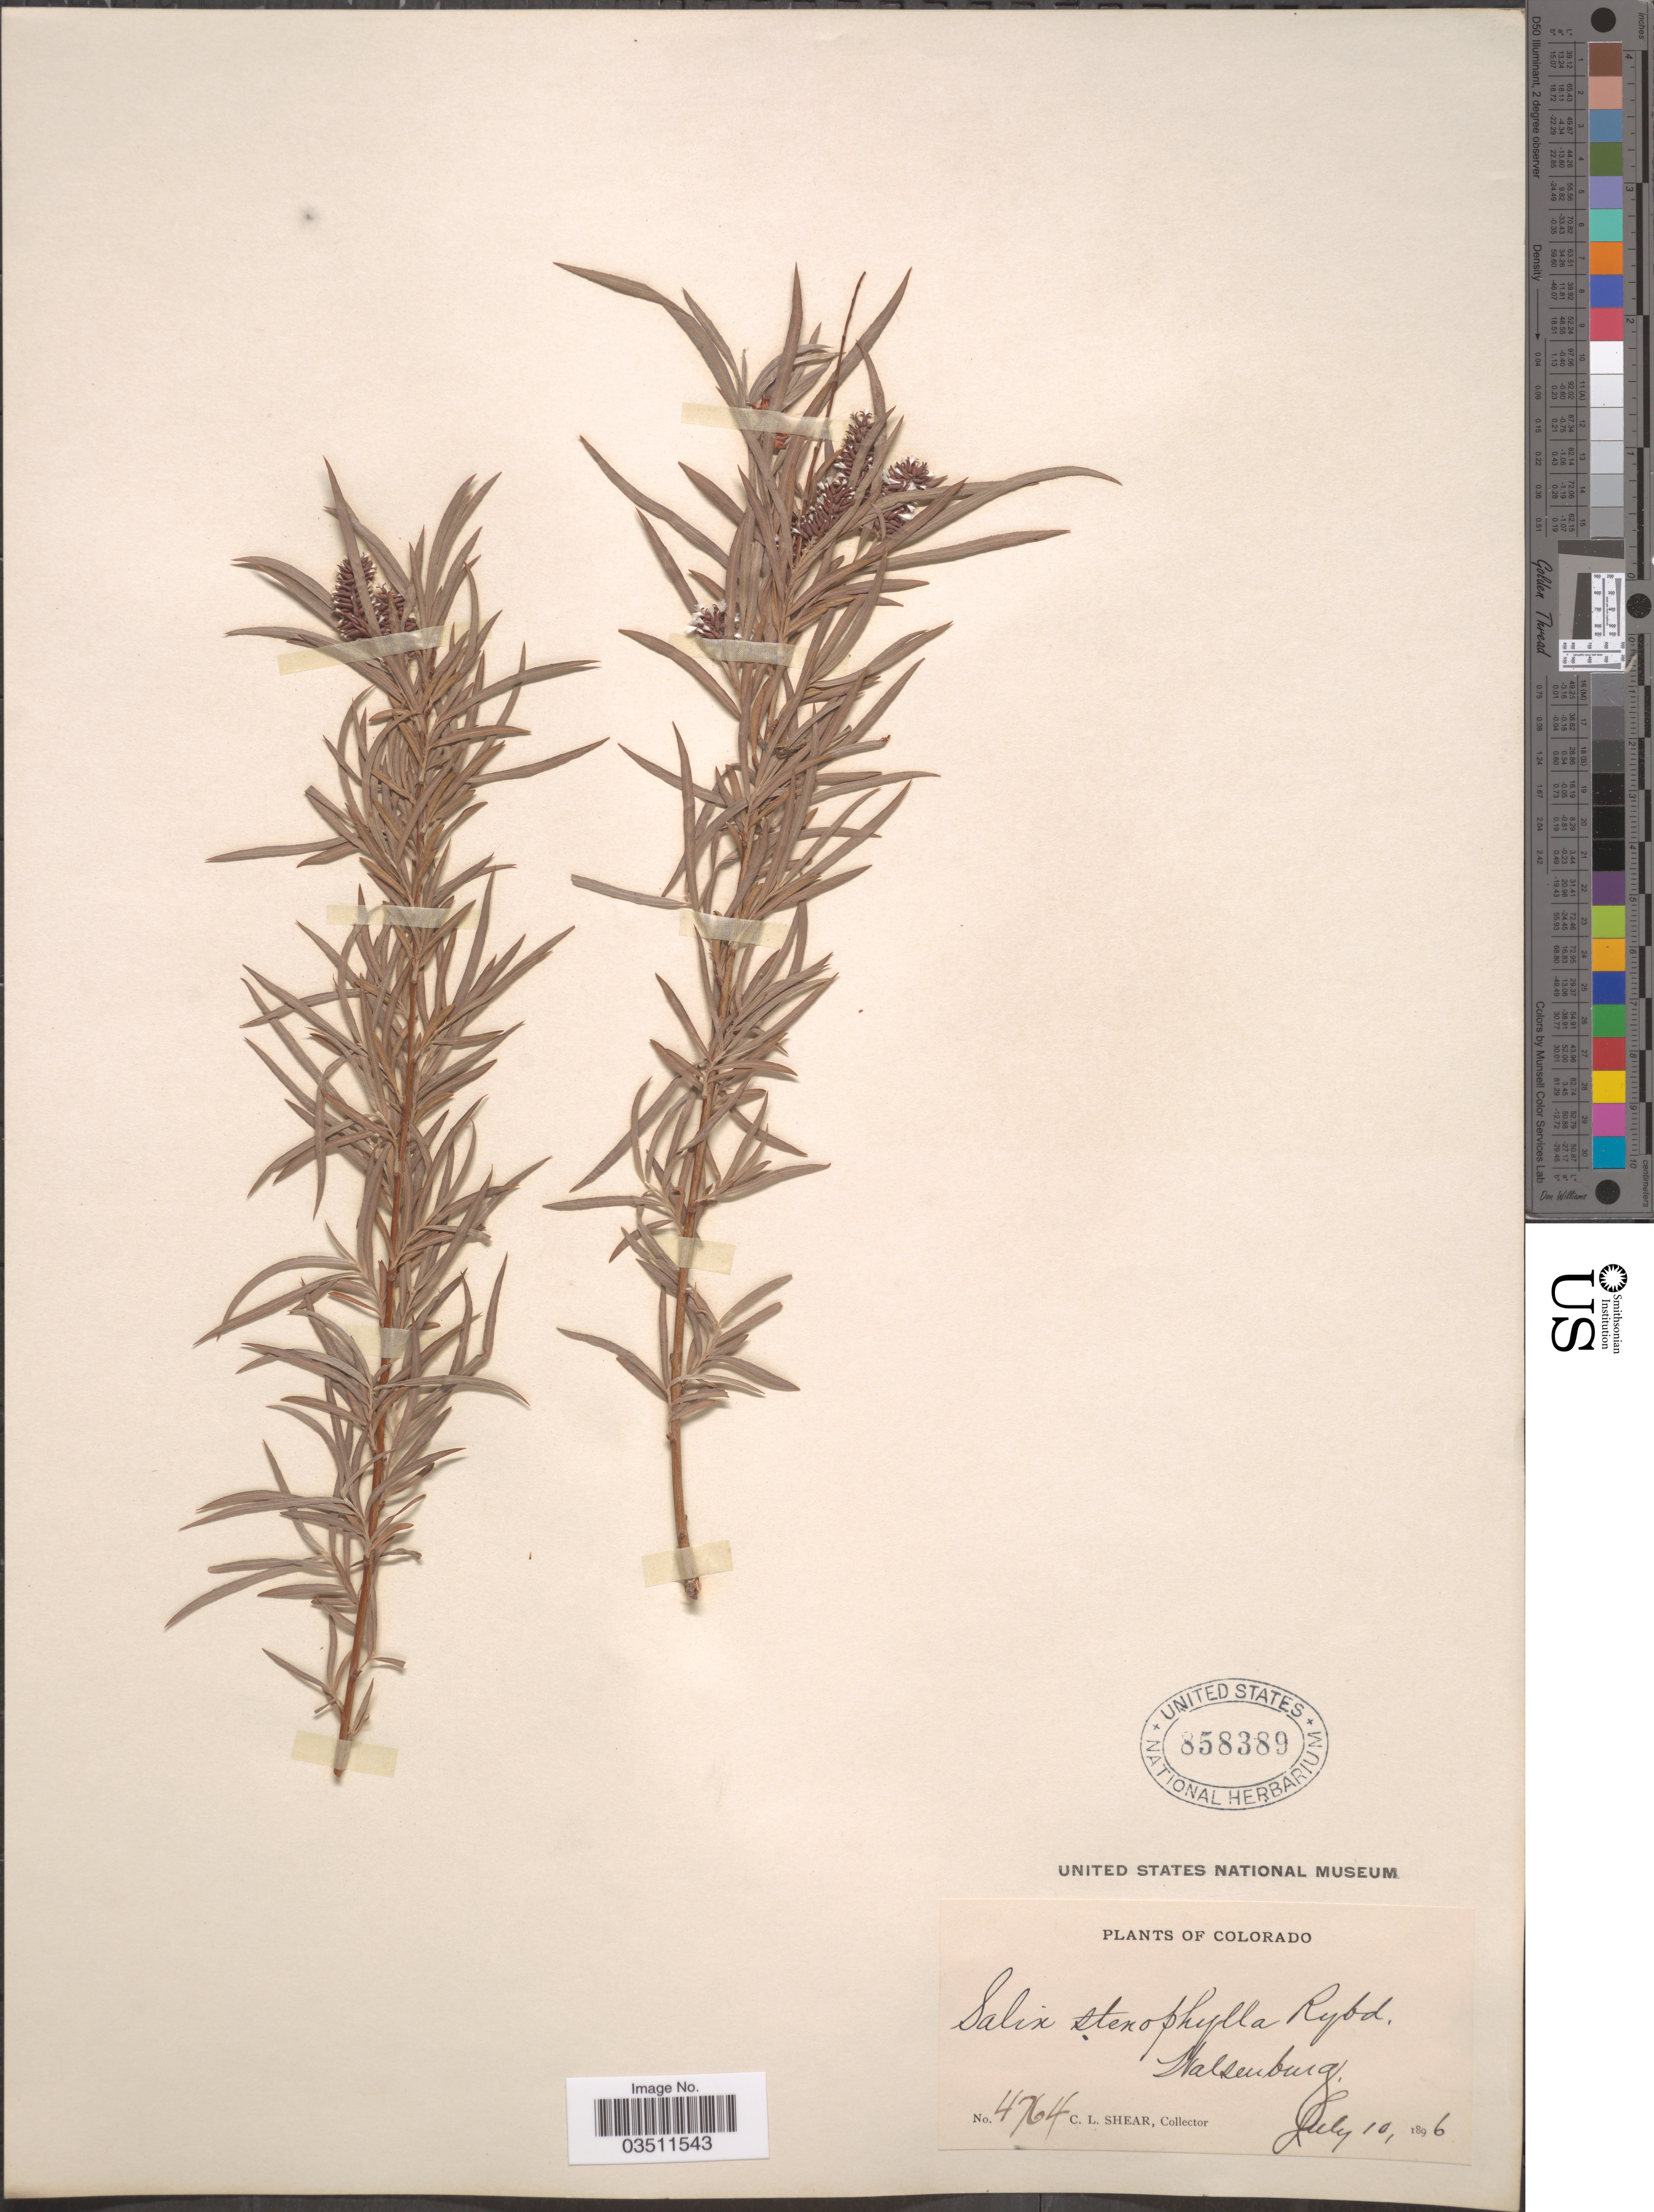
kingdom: Plantae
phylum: Tracheophyta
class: Magnoliopsida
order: Malpighiales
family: Salicaceae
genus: Salix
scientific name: Salix linearifolia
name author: E.L. Wolf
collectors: C. L. Shear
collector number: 4764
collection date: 1896-07-10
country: United States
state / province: Colorado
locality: Walsenburg.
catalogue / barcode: US 858389